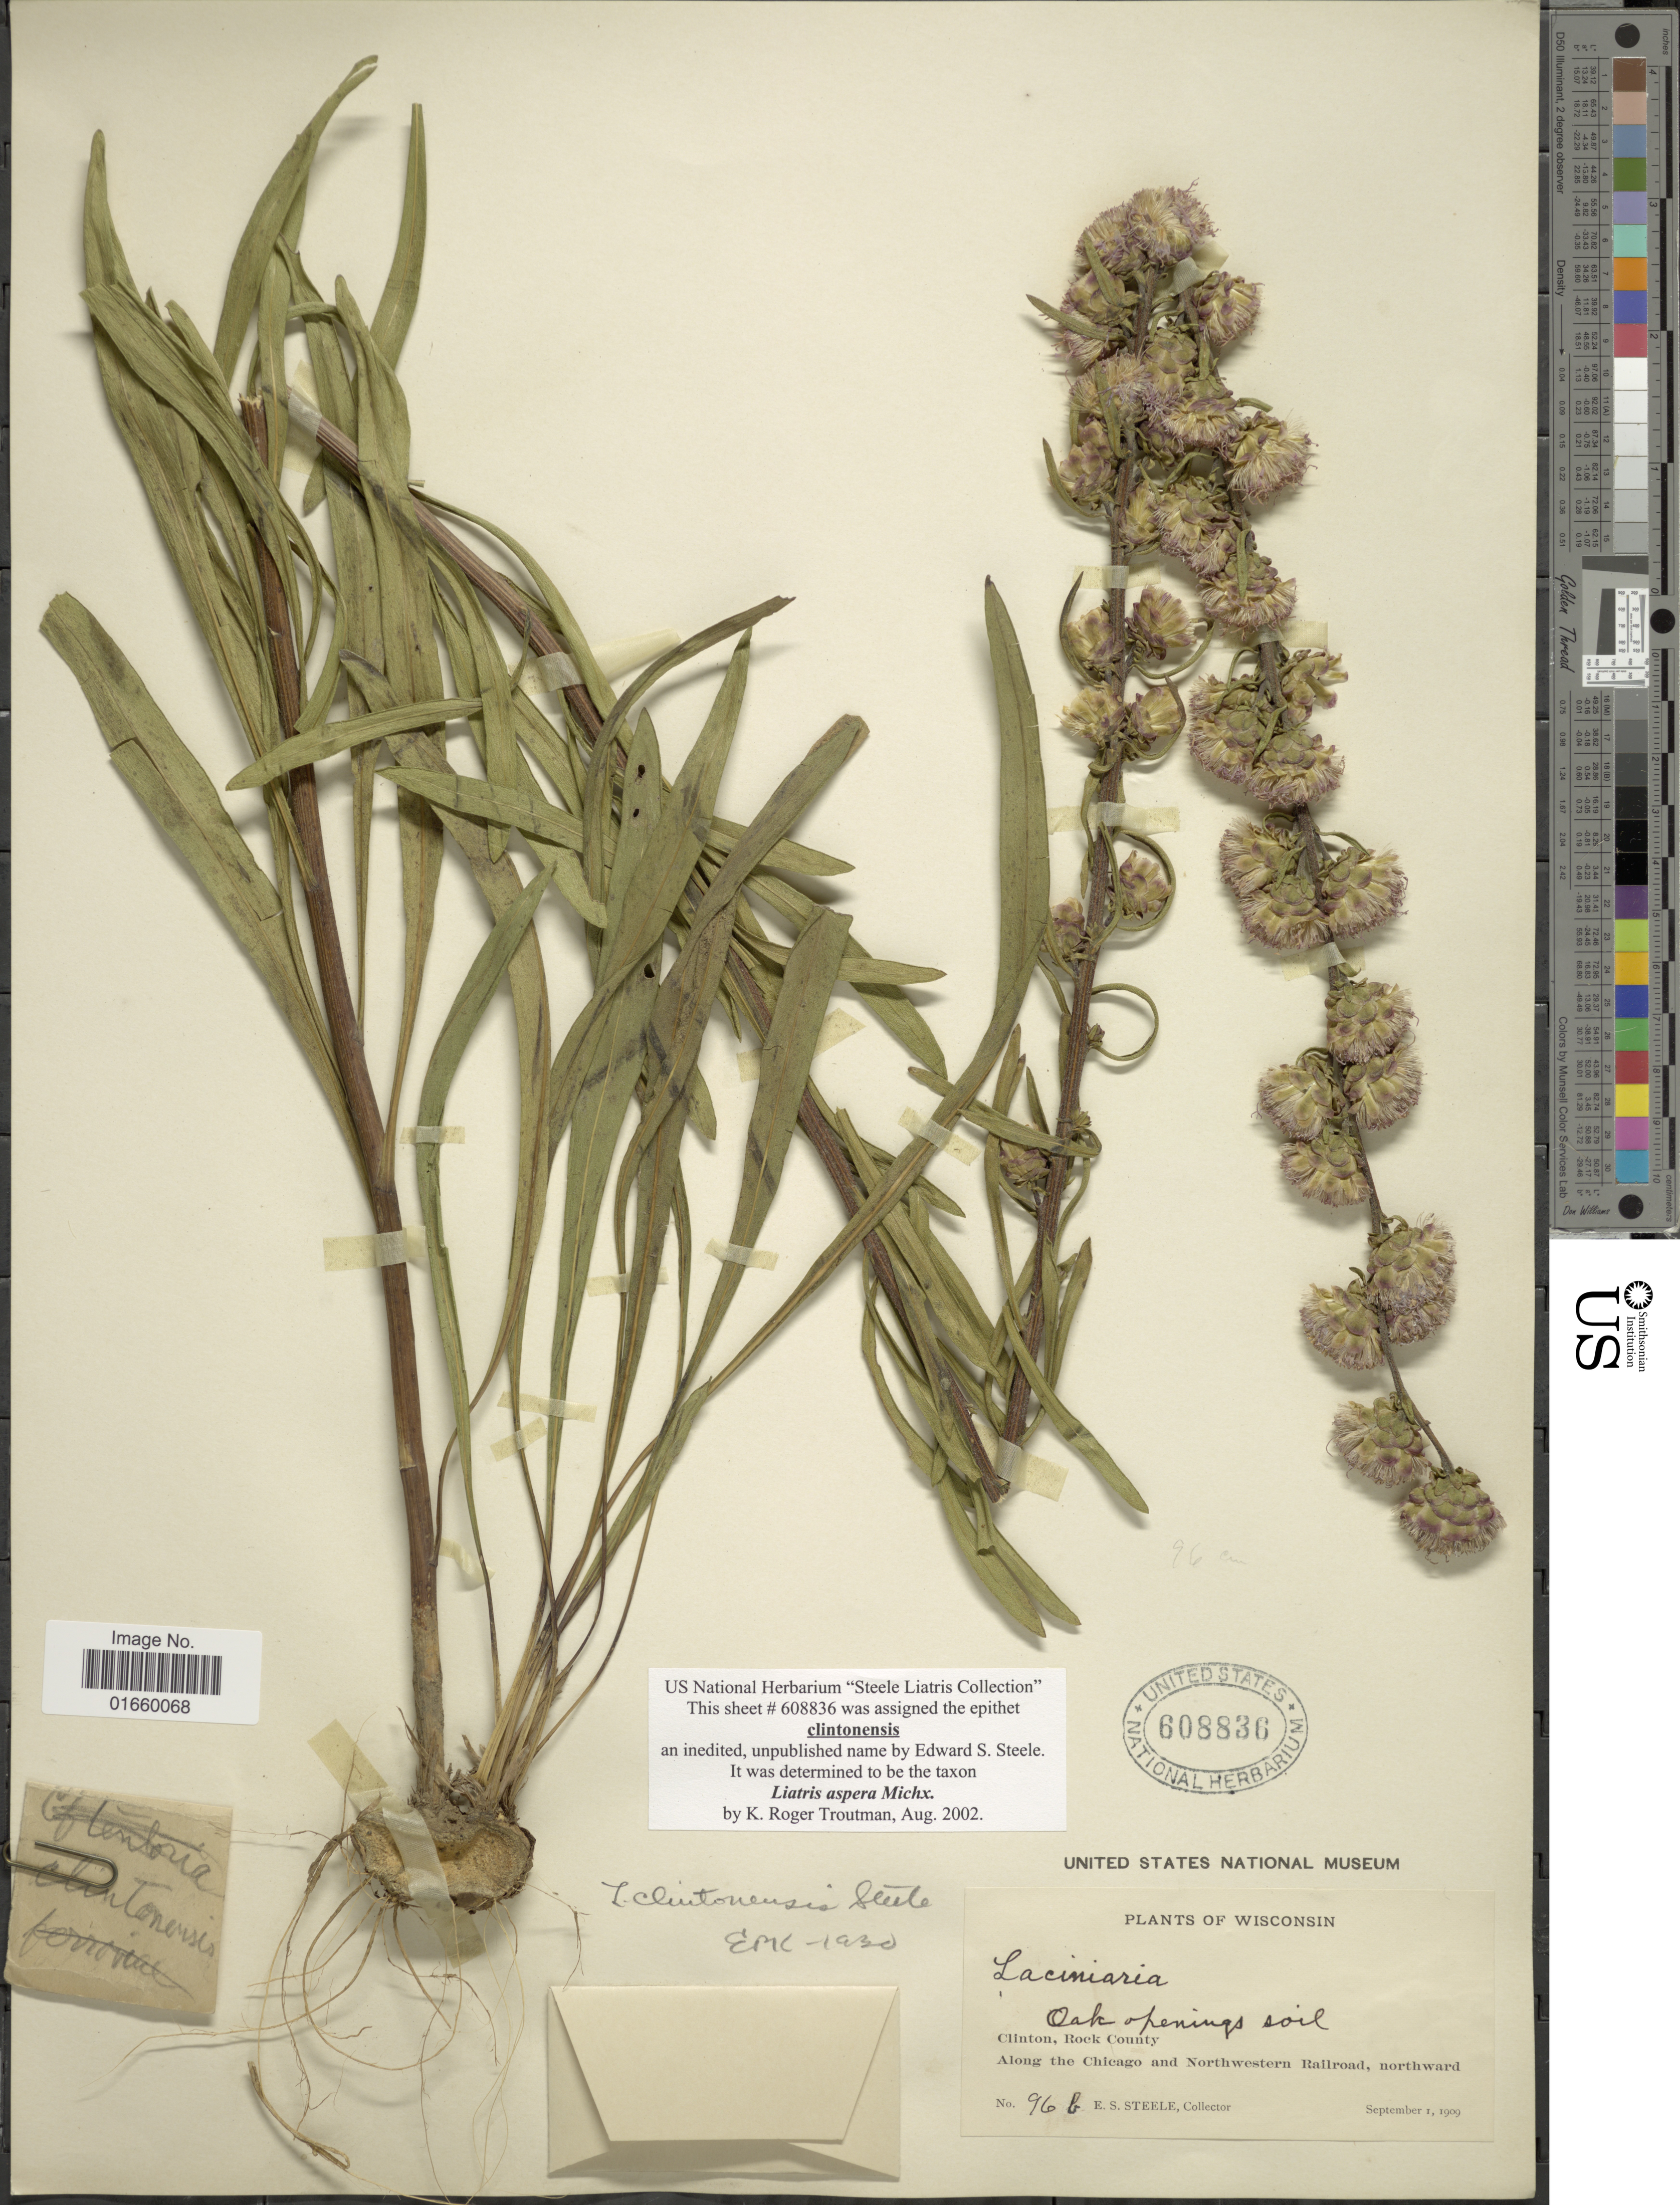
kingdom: Plantae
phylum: Tracheophyta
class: Magnoliopsida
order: Asterales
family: Asteraceae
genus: Liatris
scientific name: Liatris aspera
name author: Michx.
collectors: E. Steele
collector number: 96b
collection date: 1909-09-01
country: United States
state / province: Wisconsin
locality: Clinton, Rock County, along the Chicago and Northwestern Railroad, northward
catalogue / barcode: US 608836